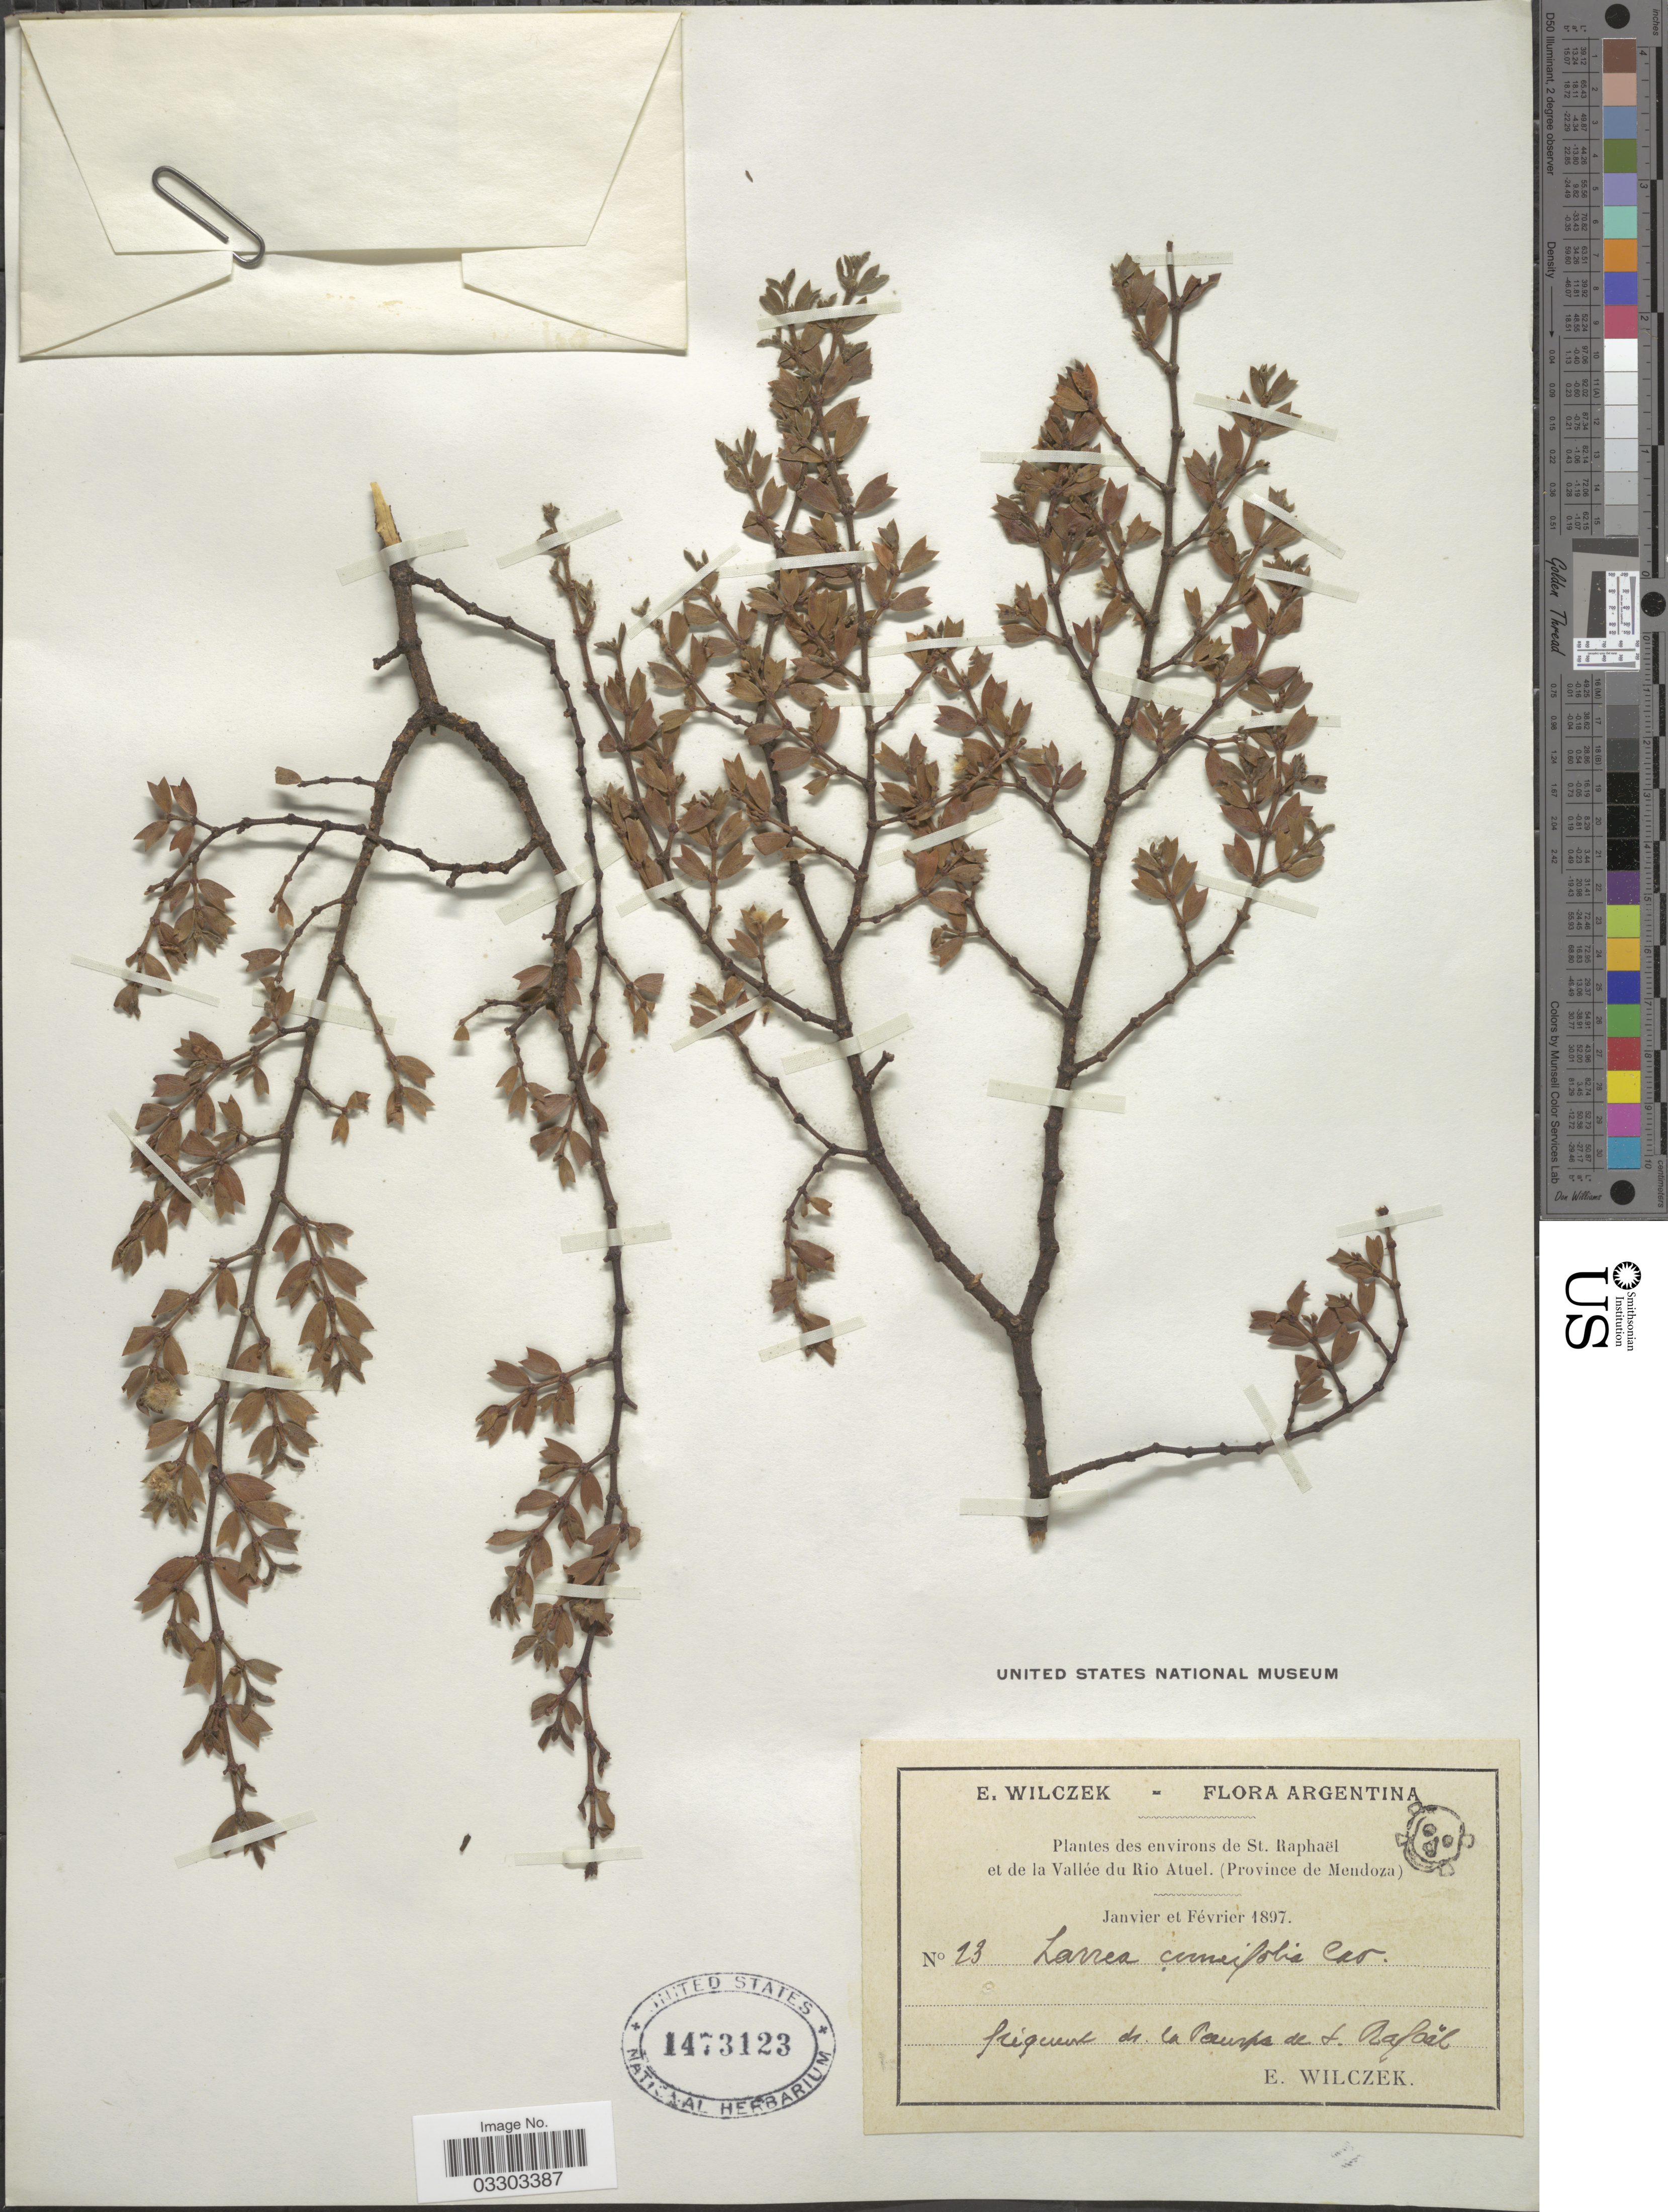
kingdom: Plantae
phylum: Tracheophyta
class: Magnoliopsida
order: Zygophyllales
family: Zygophyllaceae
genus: Larrea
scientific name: Larrea cuneifolia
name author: Cav.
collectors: E. Wilczek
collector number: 23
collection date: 1897-01/1897-02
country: Argentina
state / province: Mendoza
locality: Des environs de St. Raphaël et de la Vallée du Rio Atuel. Fréquent de la Pampa de S. Rafaël.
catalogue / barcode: US 1473123